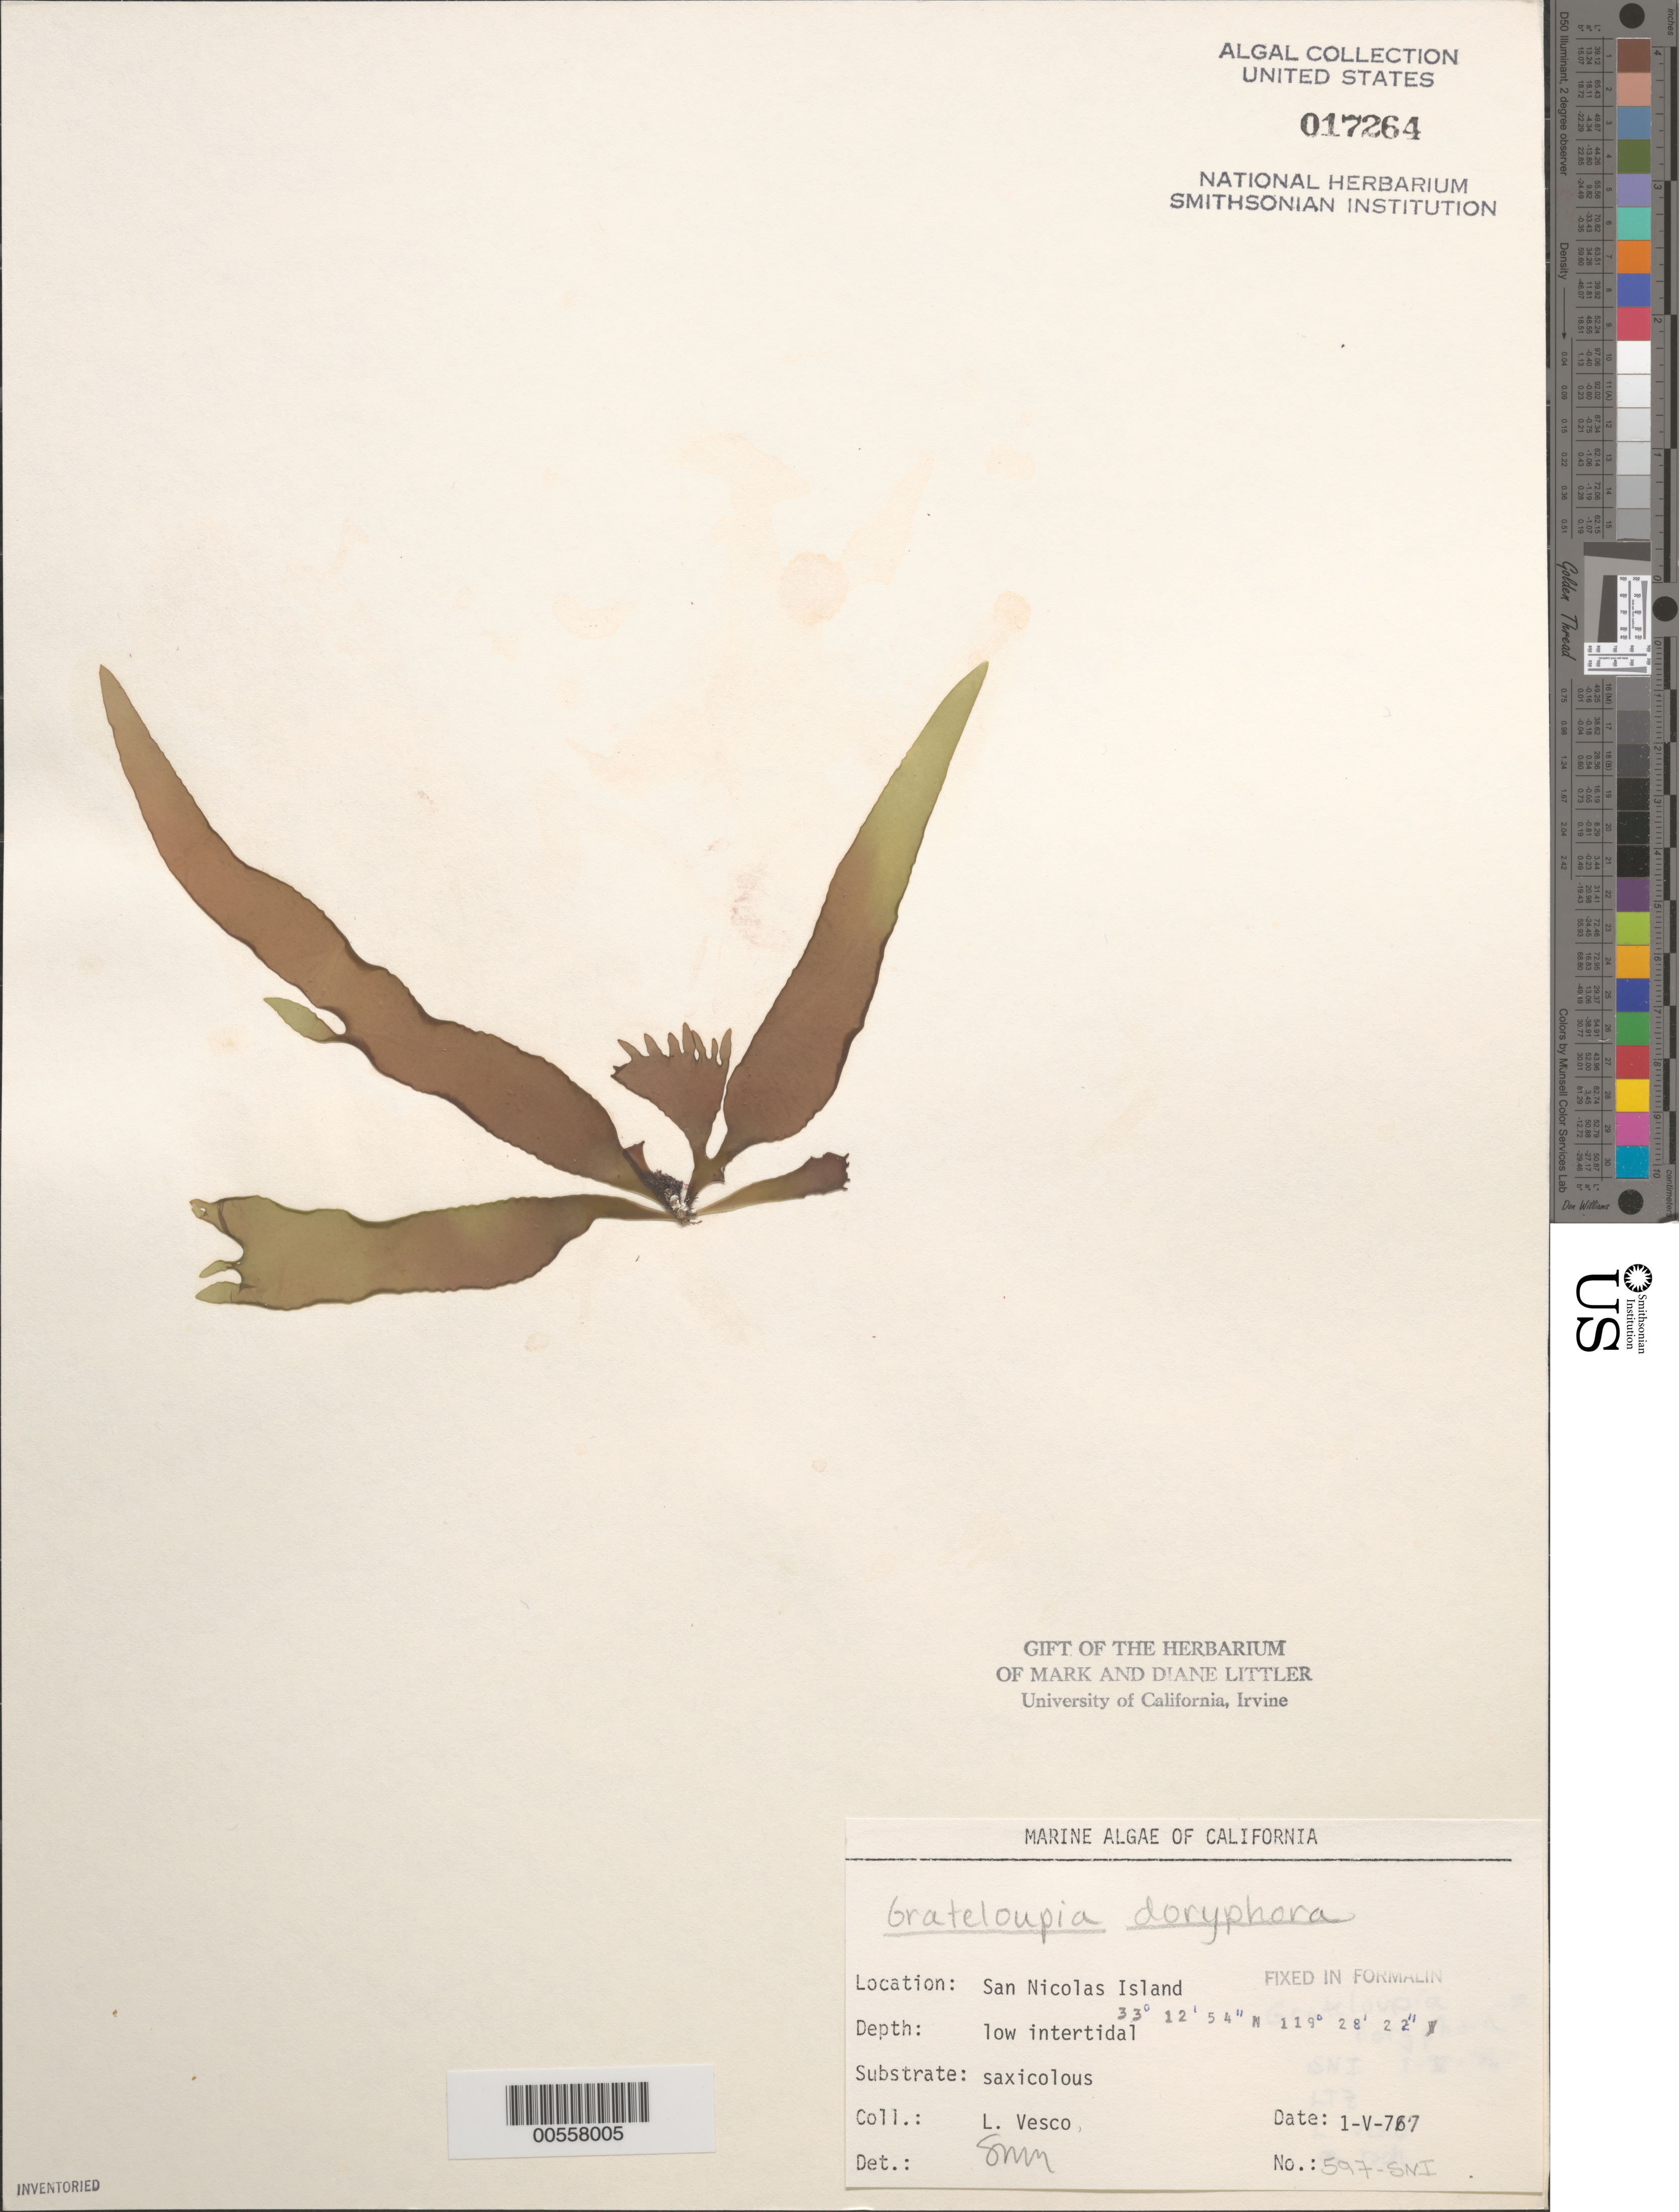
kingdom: Plantae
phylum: Rhodophyta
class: Florideophyceae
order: Halymeniales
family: Halymeniaceae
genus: Grateloupia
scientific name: Grateloupia doryphora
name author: (Mont.) Howe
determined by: Murray, S. N.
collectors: L. Vesco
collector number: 597-sni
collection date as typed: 01 May 1977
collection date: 1977-05-01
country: United States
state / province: California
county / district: Ventura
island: San Nicolas Island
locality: Dutch Harbor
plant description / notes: BLM-SOCALBIGHT Rocky Intertidal Survey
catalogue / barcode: US 17264